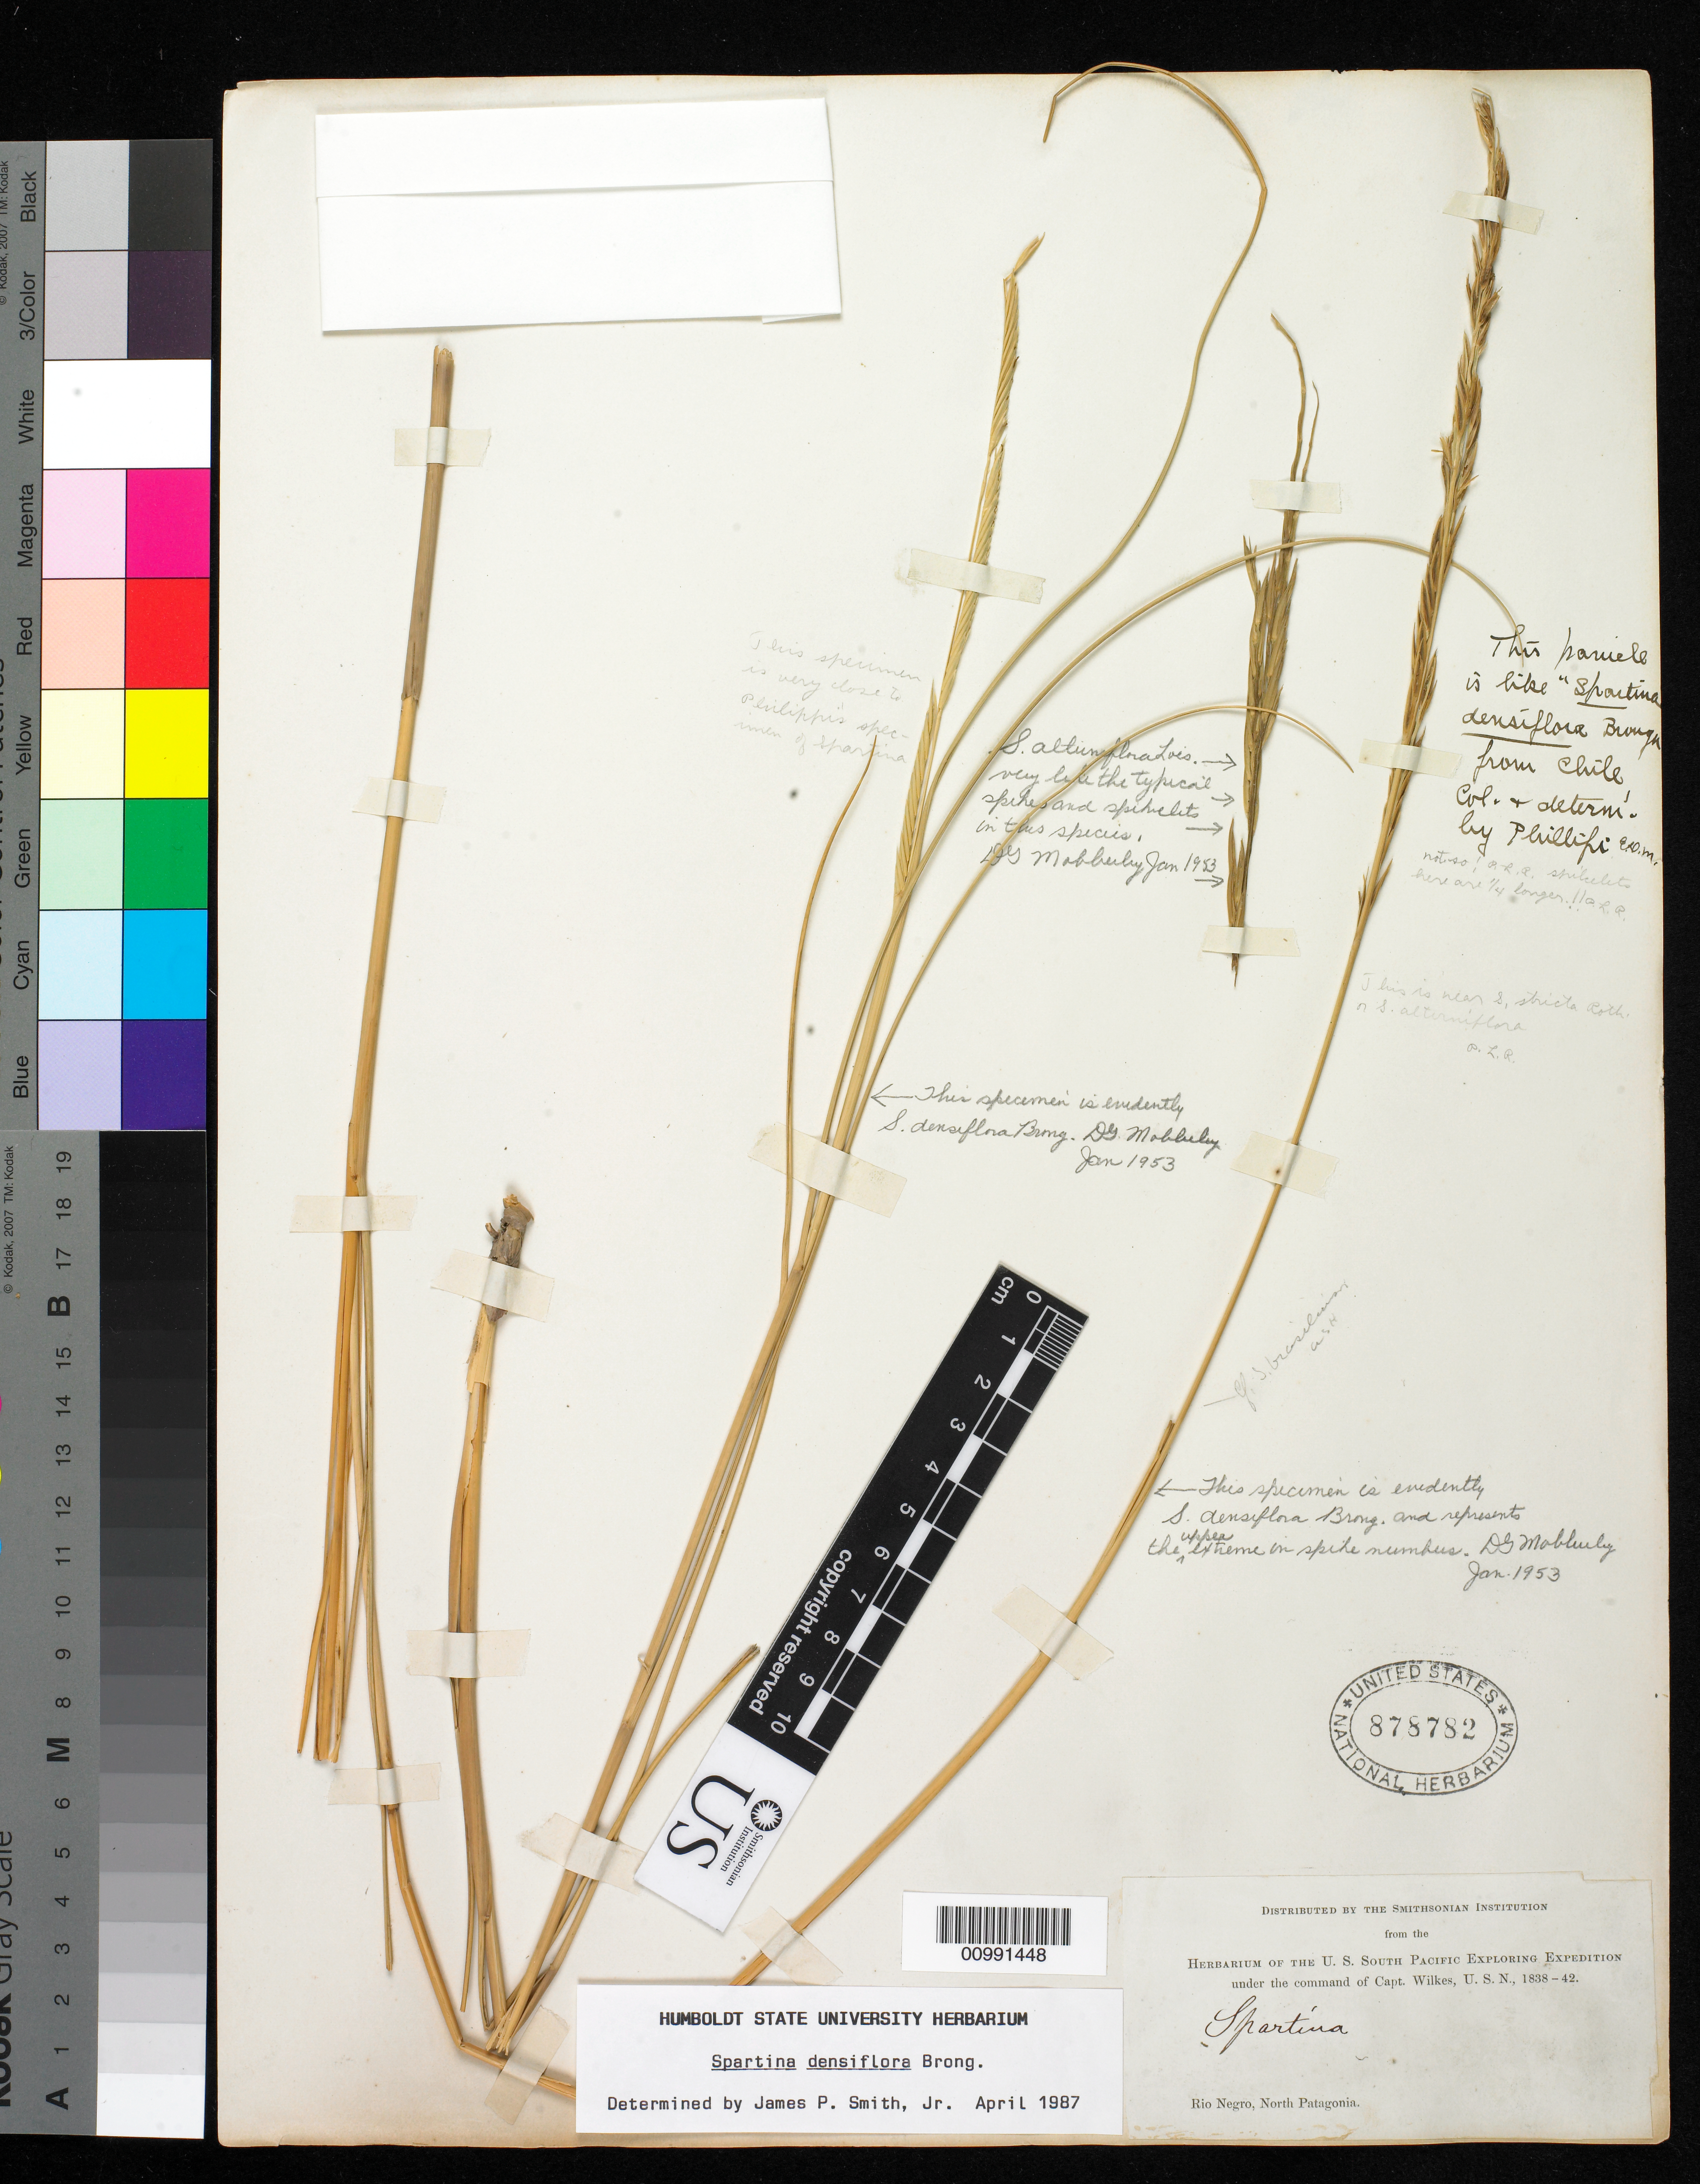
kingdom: Plantae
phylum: Tracheophyta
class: Liliopsida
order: Poales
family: Poaceae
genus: Spartina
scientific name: Spartina densiflora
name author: Brongn.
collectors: Wilkes Explor. Exped.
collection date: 1838/1842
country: Argentina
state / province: Río Negro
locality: North Patagonia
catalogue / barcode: US 878782